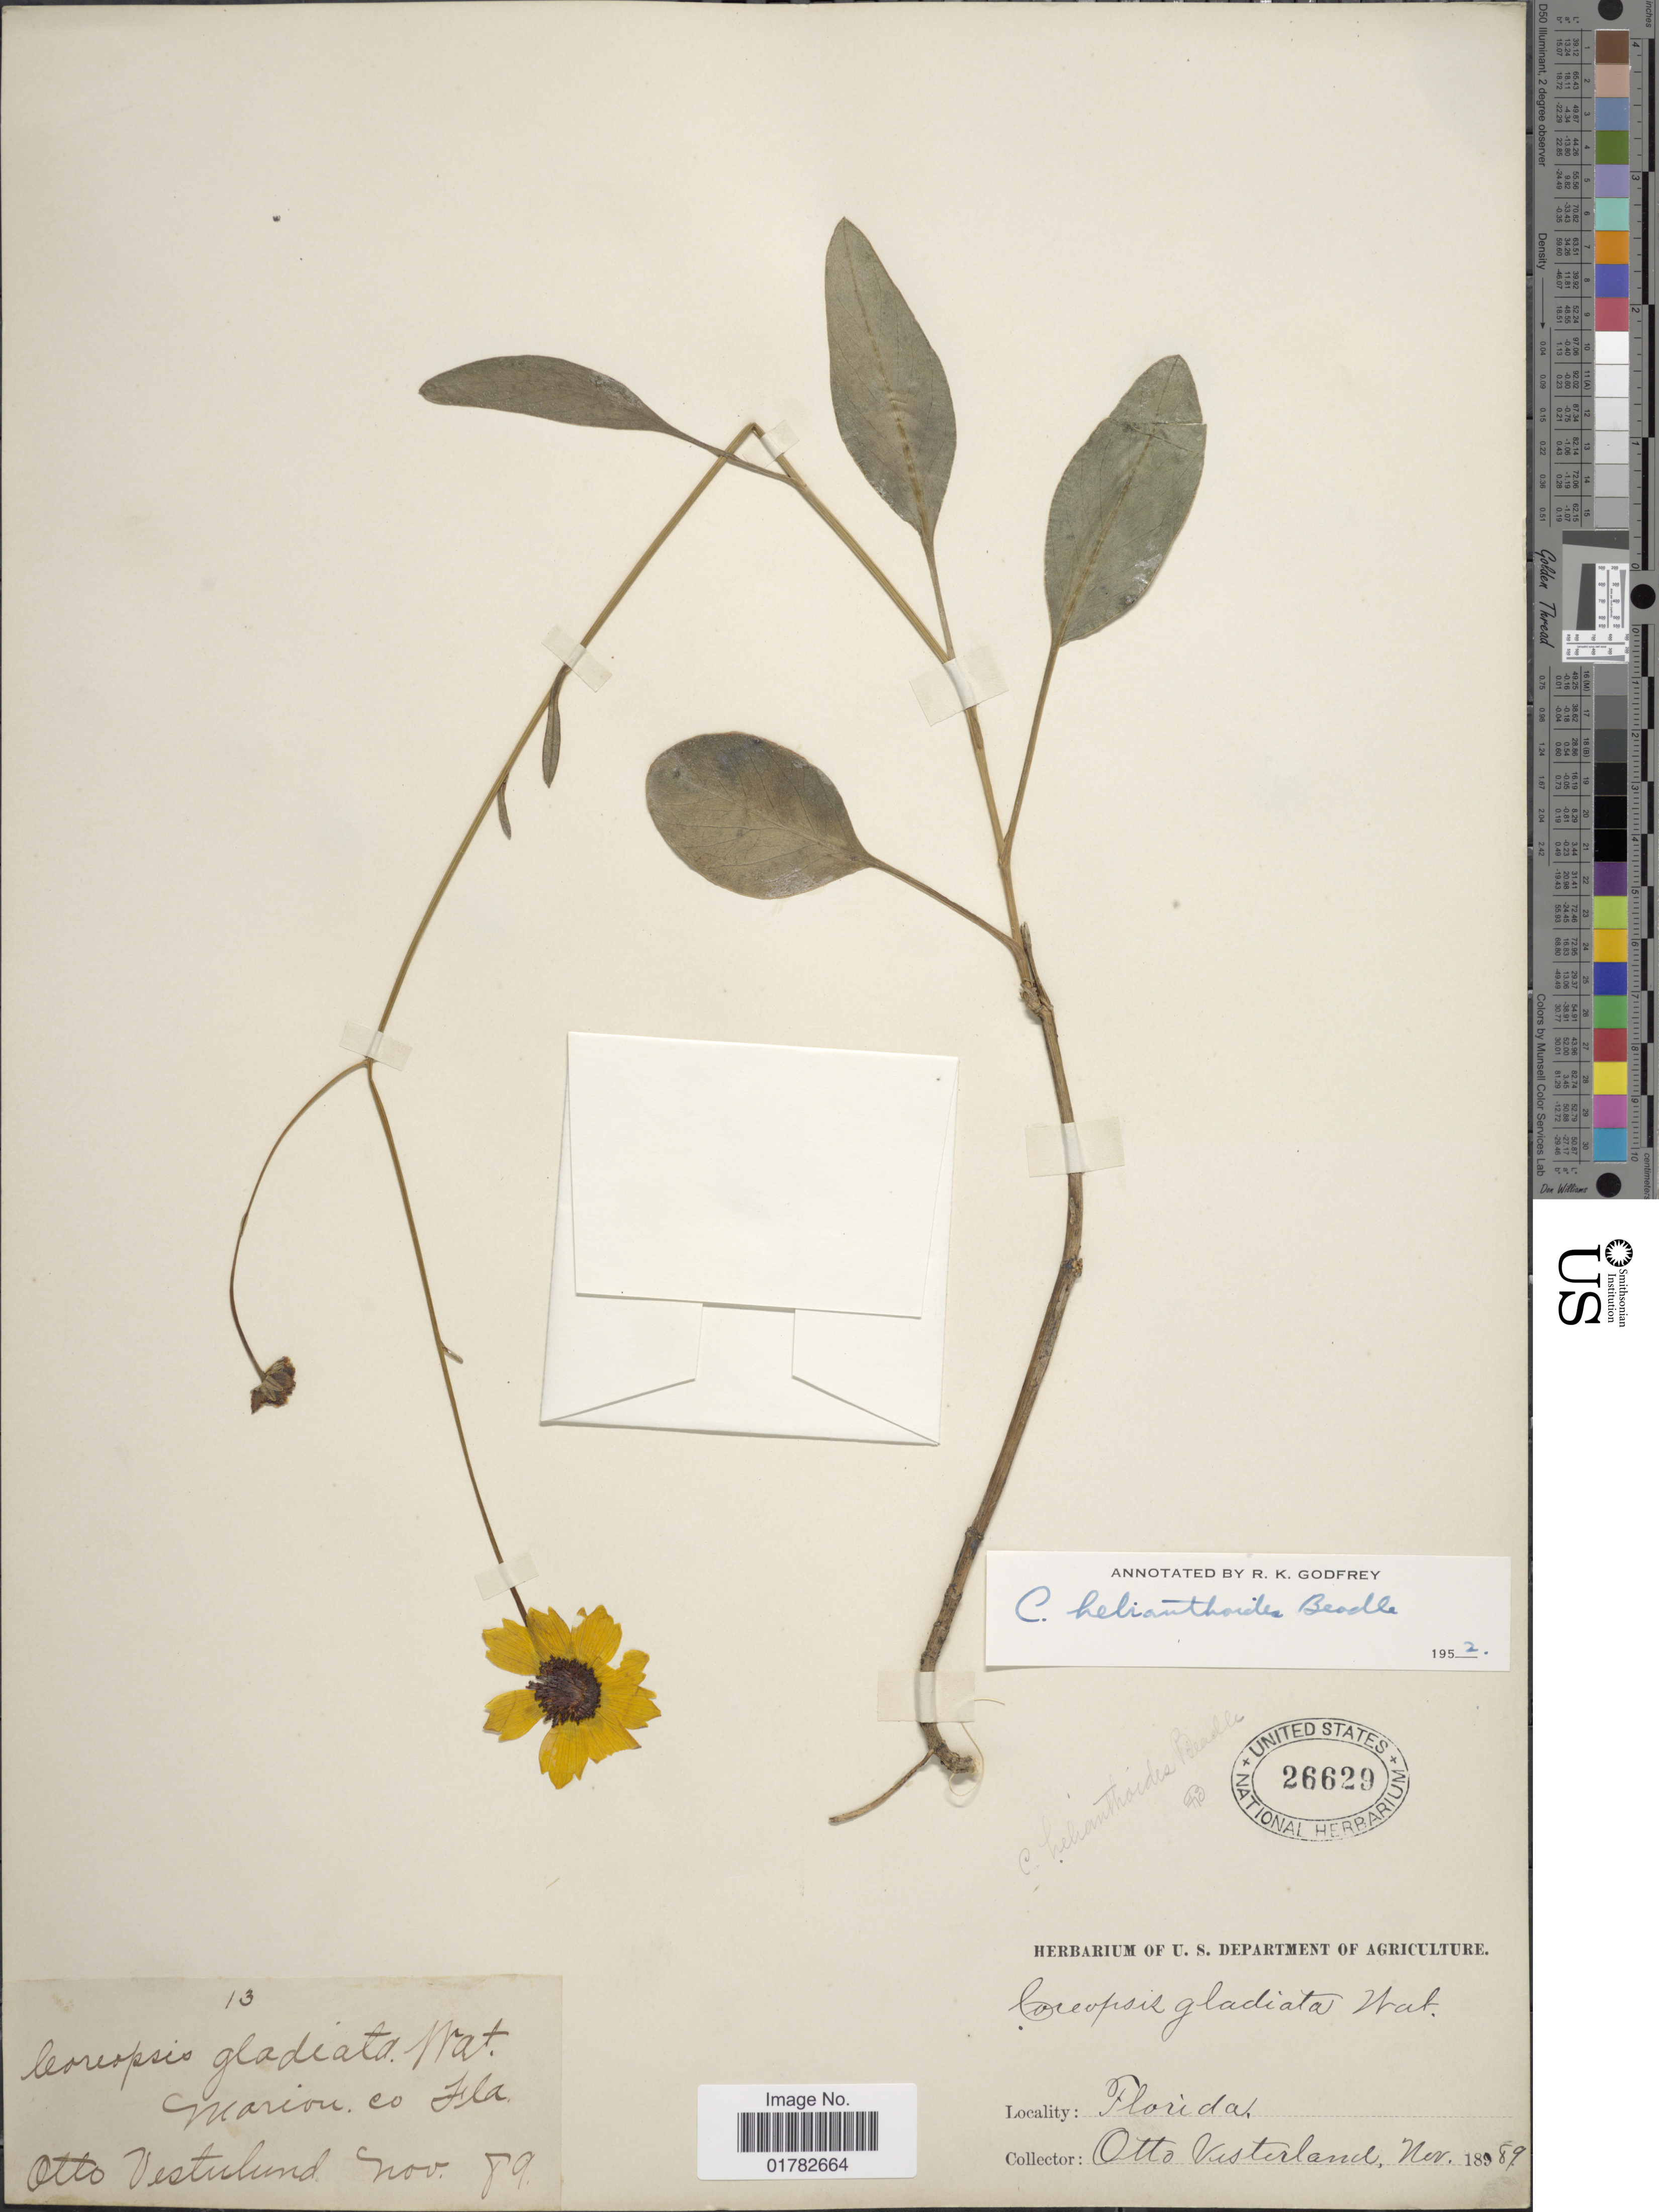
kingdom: Plantae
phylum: Tracheophyta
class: Magnoliopsida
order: Asterales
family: Asteraceae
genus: Coreopsis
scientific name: Coreopsis helianthoides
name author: Beadle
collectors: O. Vesterland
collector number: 13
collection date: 1889-11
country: United States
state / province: Oregon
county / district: Marion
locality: Cold bog at head of Abiqua Creek, 15 mi. e. of Scotts Mills, Marion Co.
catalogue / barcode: US 26629